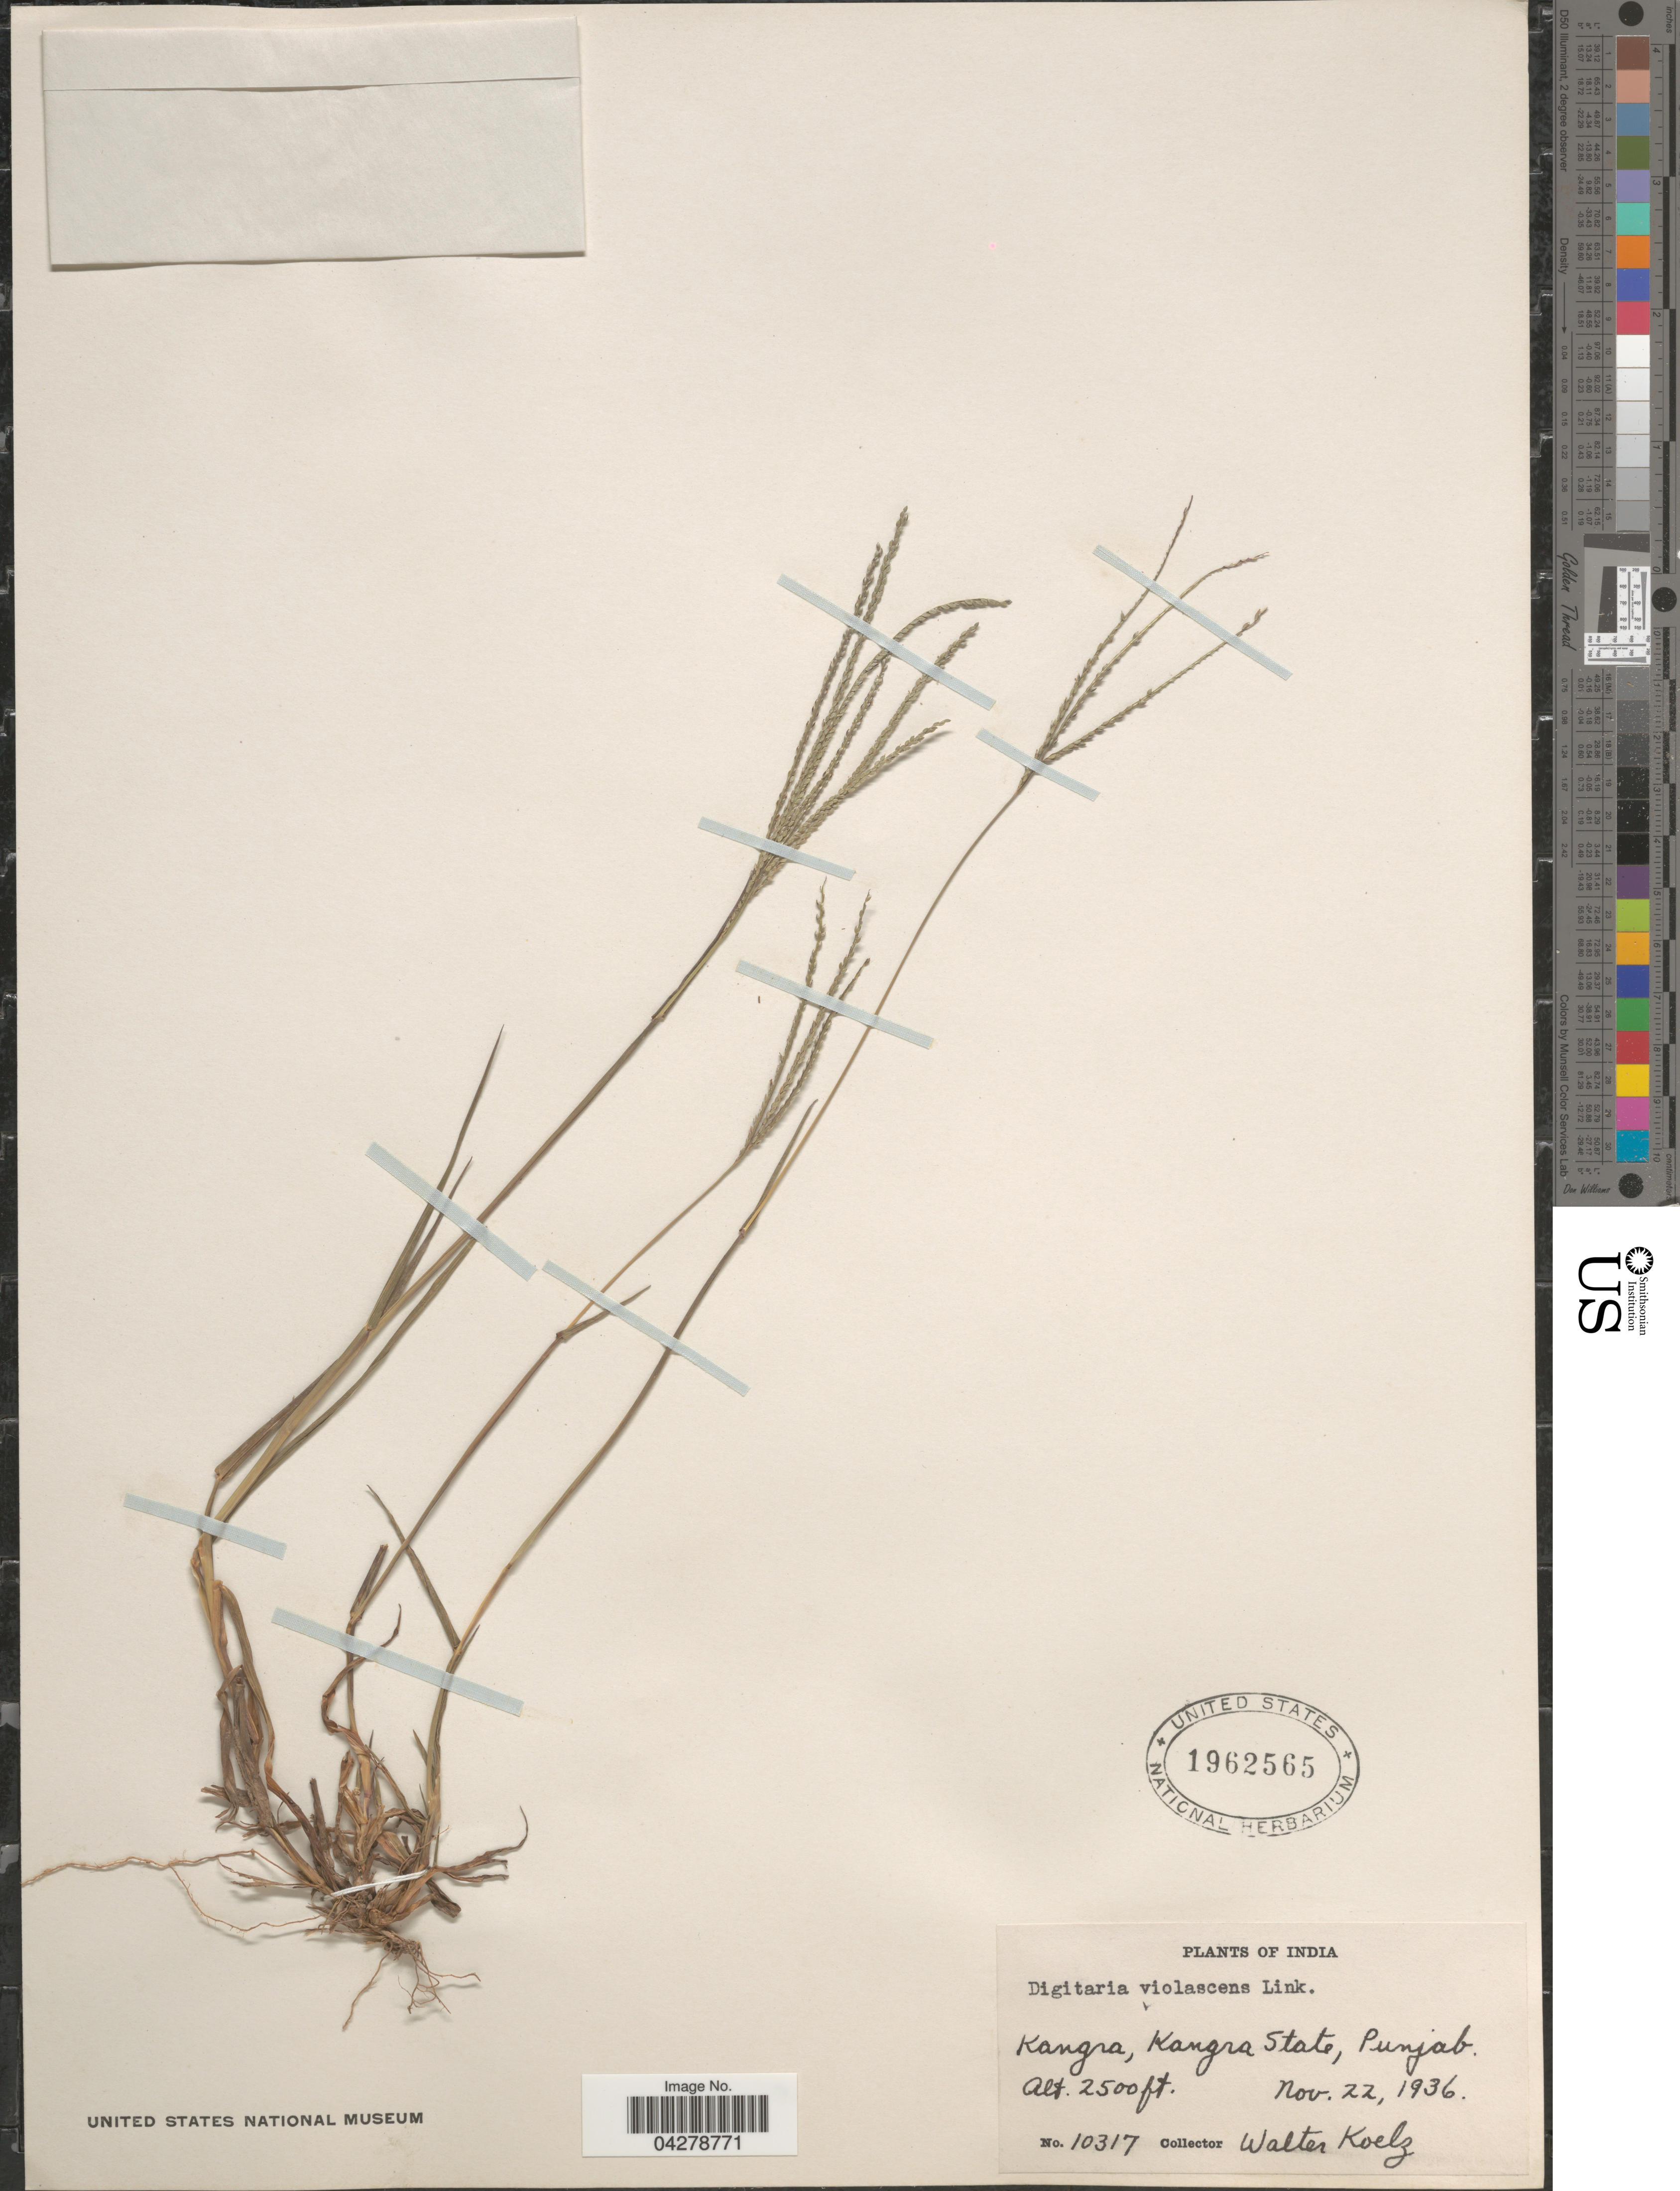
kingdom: Plantae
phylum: Tracheophyta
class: Liliopsida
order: Poales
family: Poaceae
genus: Digitaria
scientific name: Digitaria violascens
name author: Link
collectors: W. N. Koelz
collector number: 10317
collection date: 1936-01-22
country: India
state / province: Punjab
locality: Kangra, Kangra State.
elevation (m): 762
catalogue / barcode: US 1962565